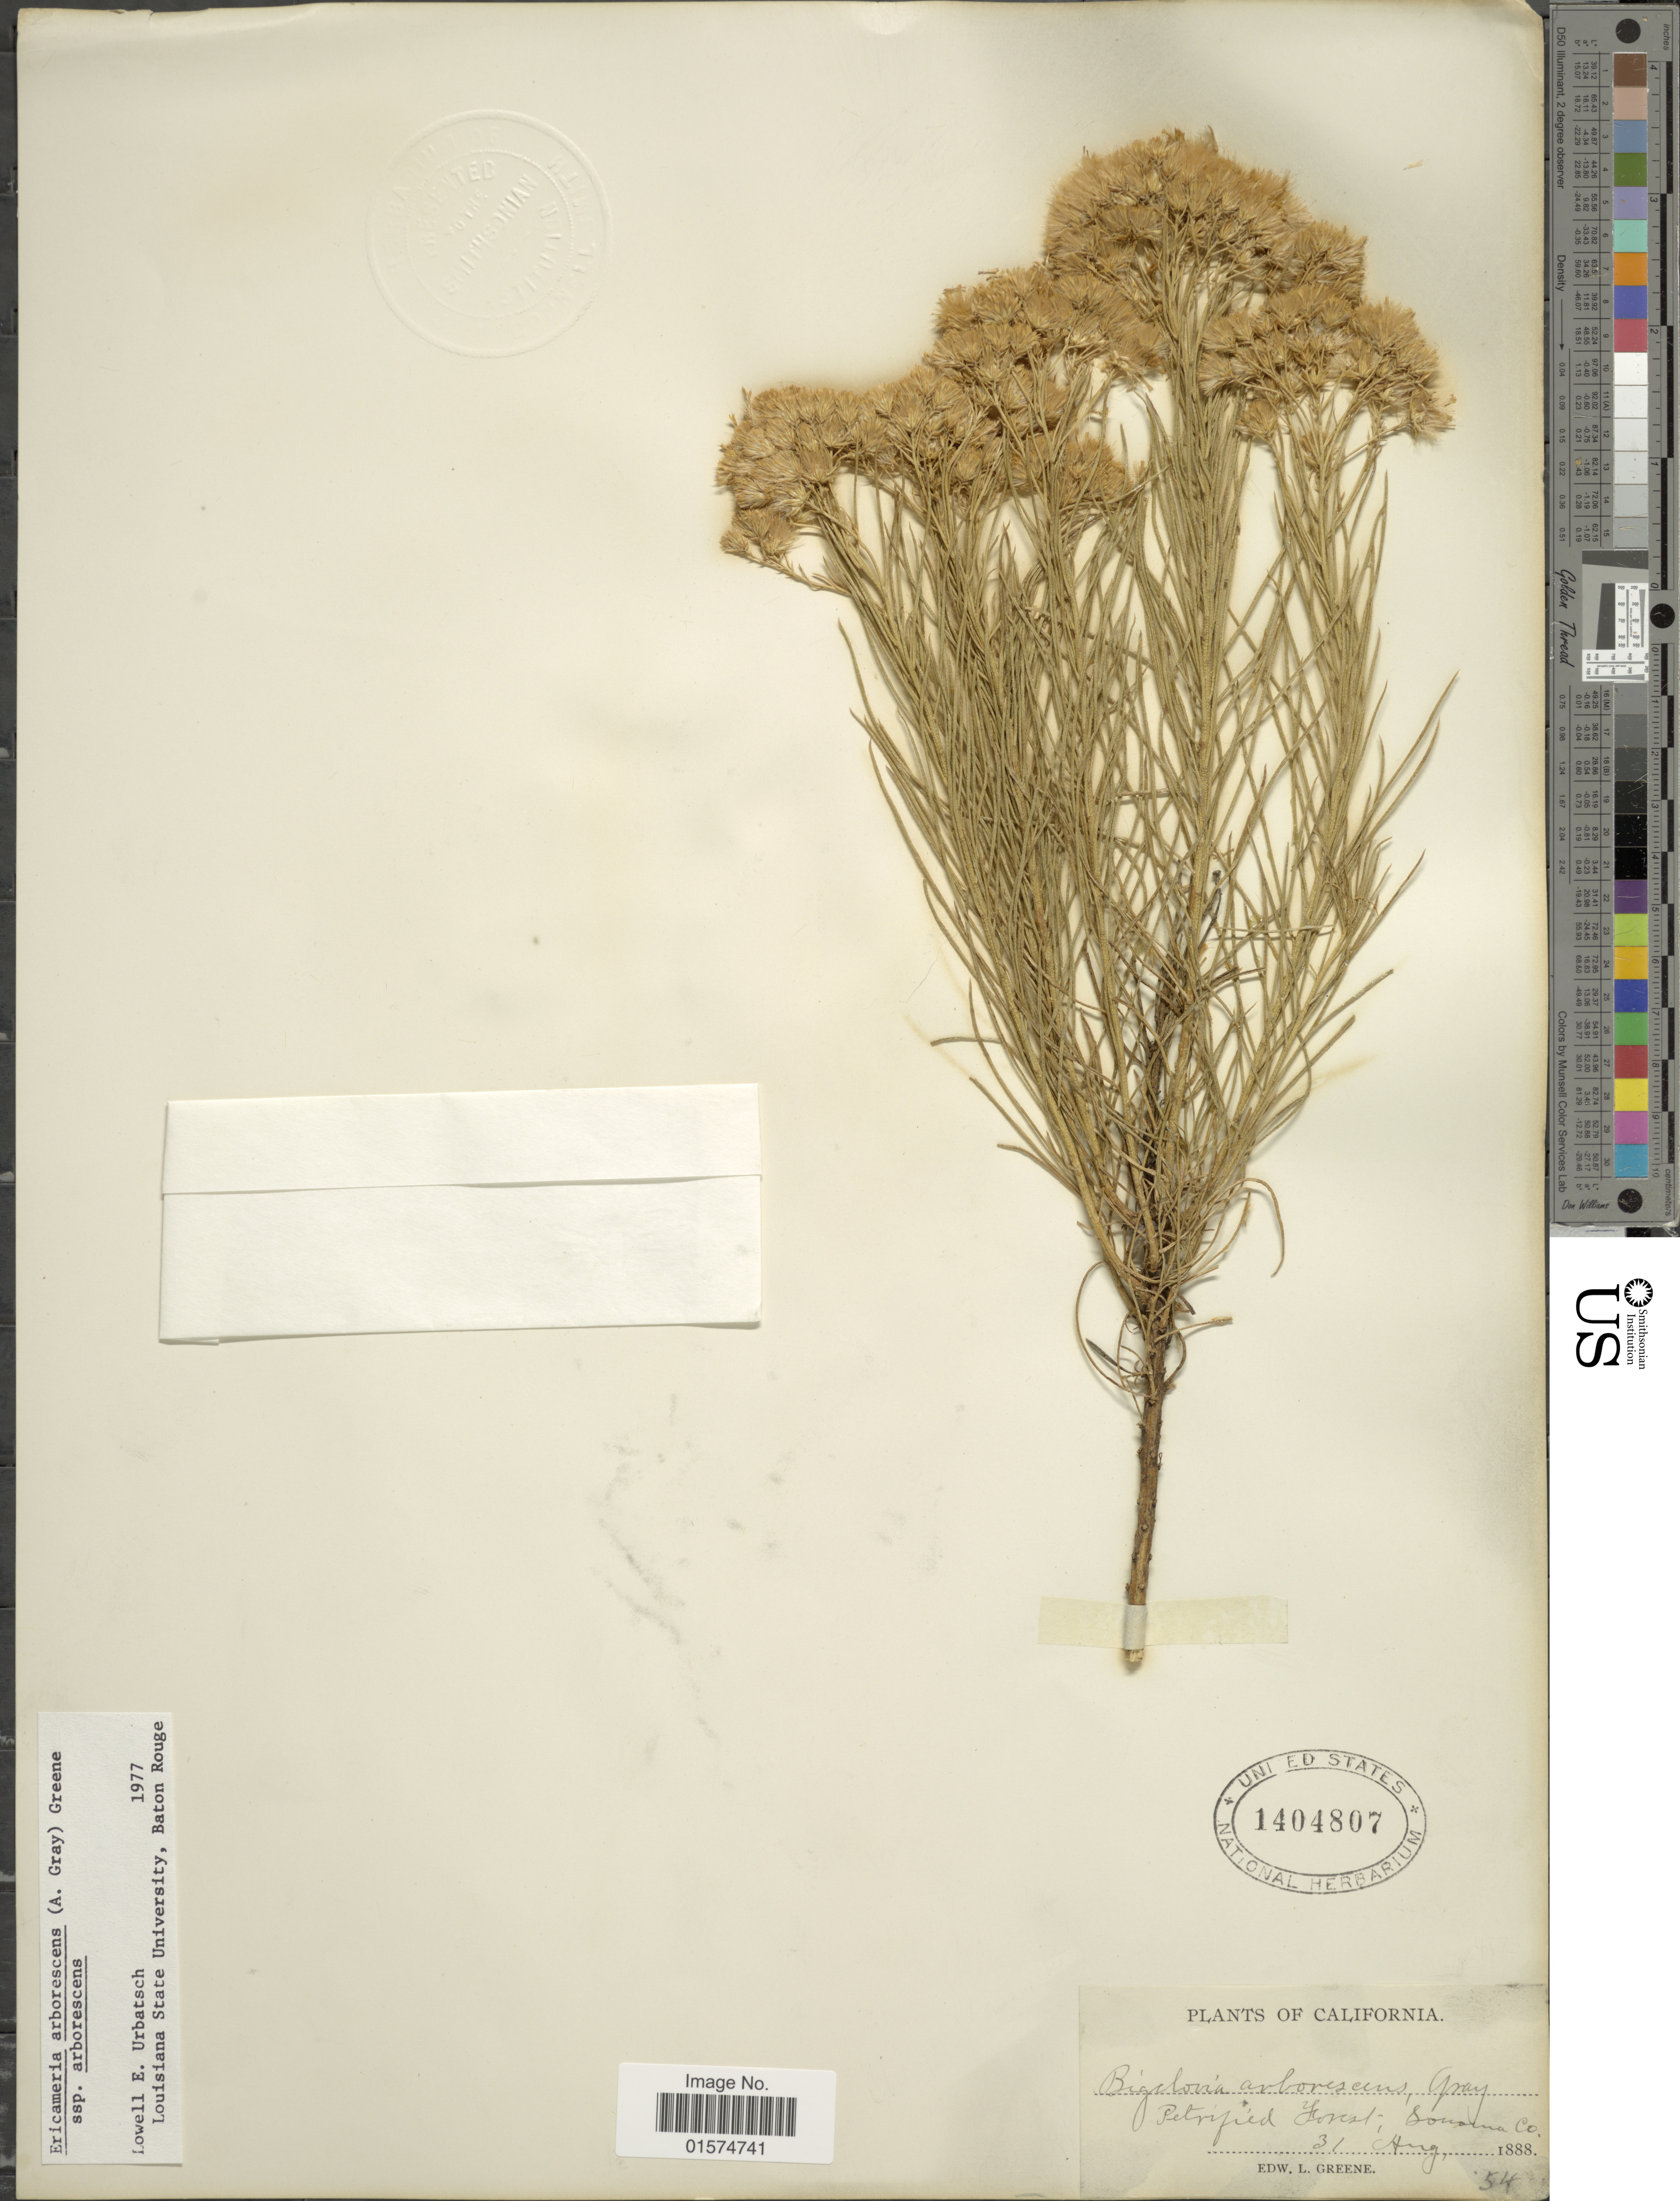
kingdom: Plantae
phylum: Tracheophyta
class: Magnoliopsida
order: Asterales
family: Asteraceae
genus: Ericameria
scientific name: Ericameria arborescens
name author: (A. Gray) Greene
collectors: E. L. Greene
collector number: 54?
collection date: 1888-08-31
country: United States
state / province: California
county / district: Sonoma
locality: Petrified Forest; Sonoma Co.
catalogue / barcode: US 1404807